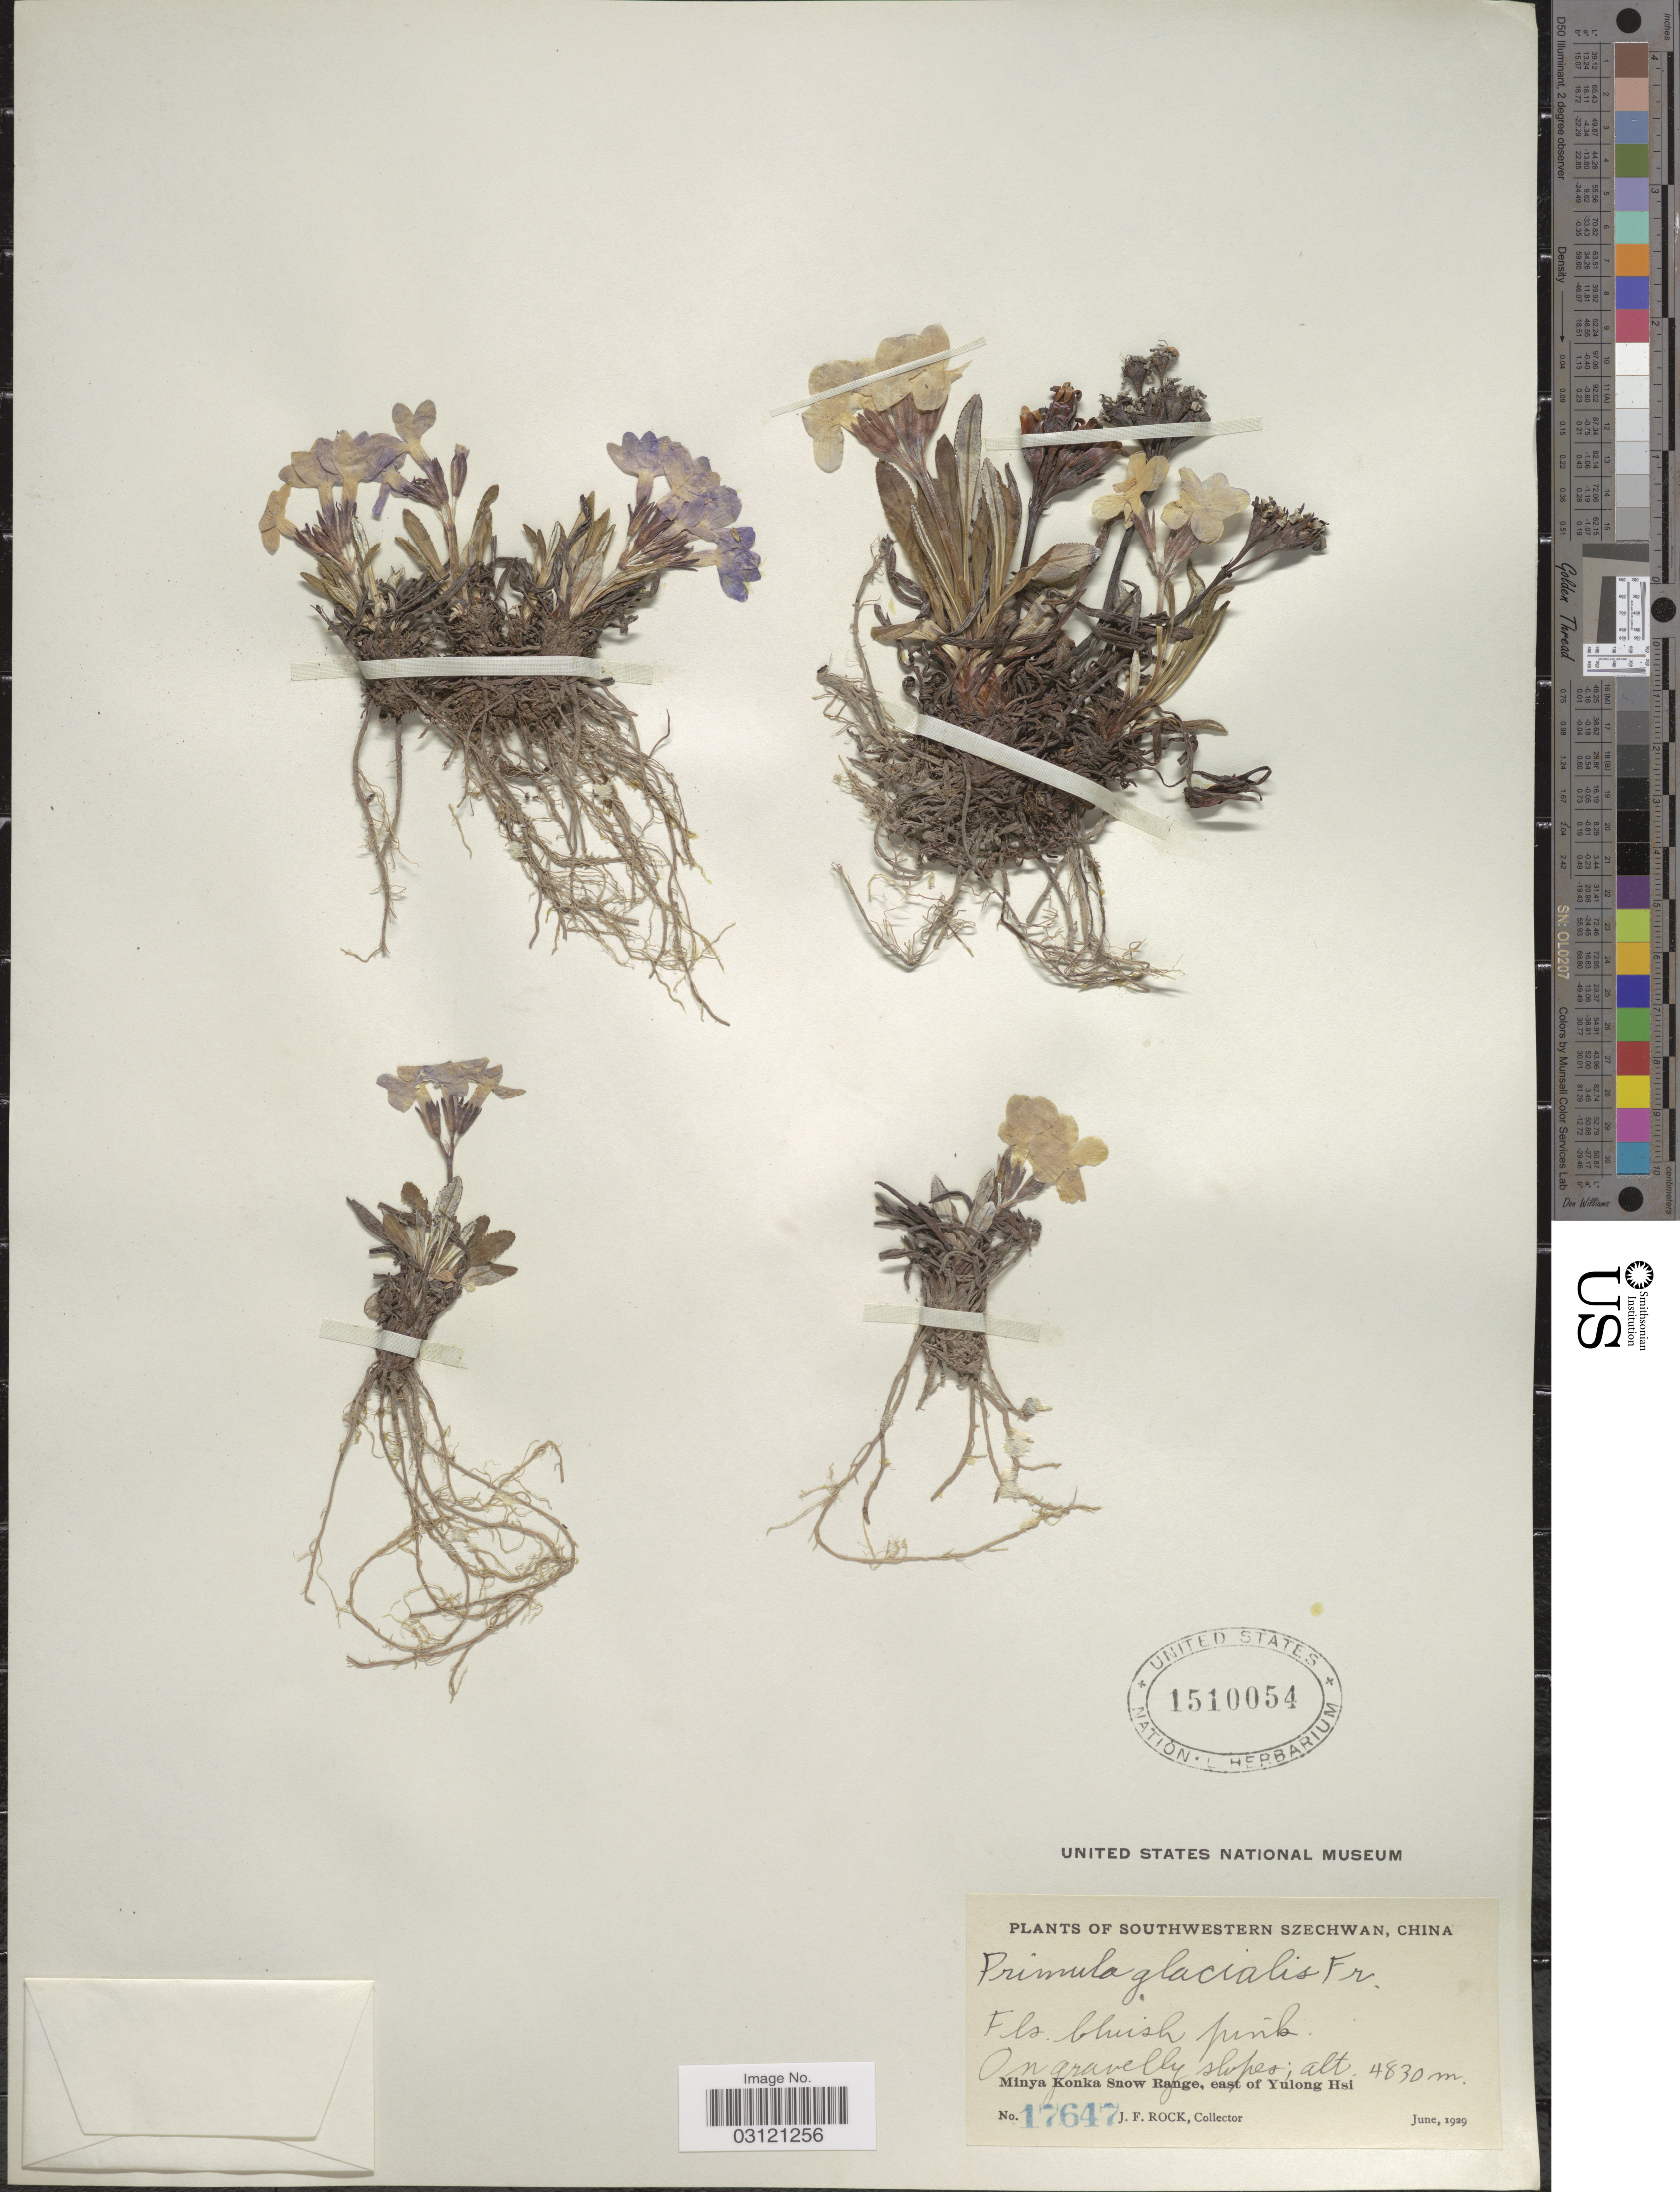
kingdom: Plantae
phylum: Tracheophyta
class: Magnoliopsida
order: Ericales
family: Primulaceae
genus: Primula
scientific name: Primula glacialis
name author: Franch.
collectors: J. Rock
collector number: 17647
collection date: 1929-06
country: China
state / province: Sichuan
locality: Southwestern Szechwan, China, Minya Konka Snow Range, east of Yulong Hsi.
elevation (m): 4830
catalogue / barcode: US 1510054